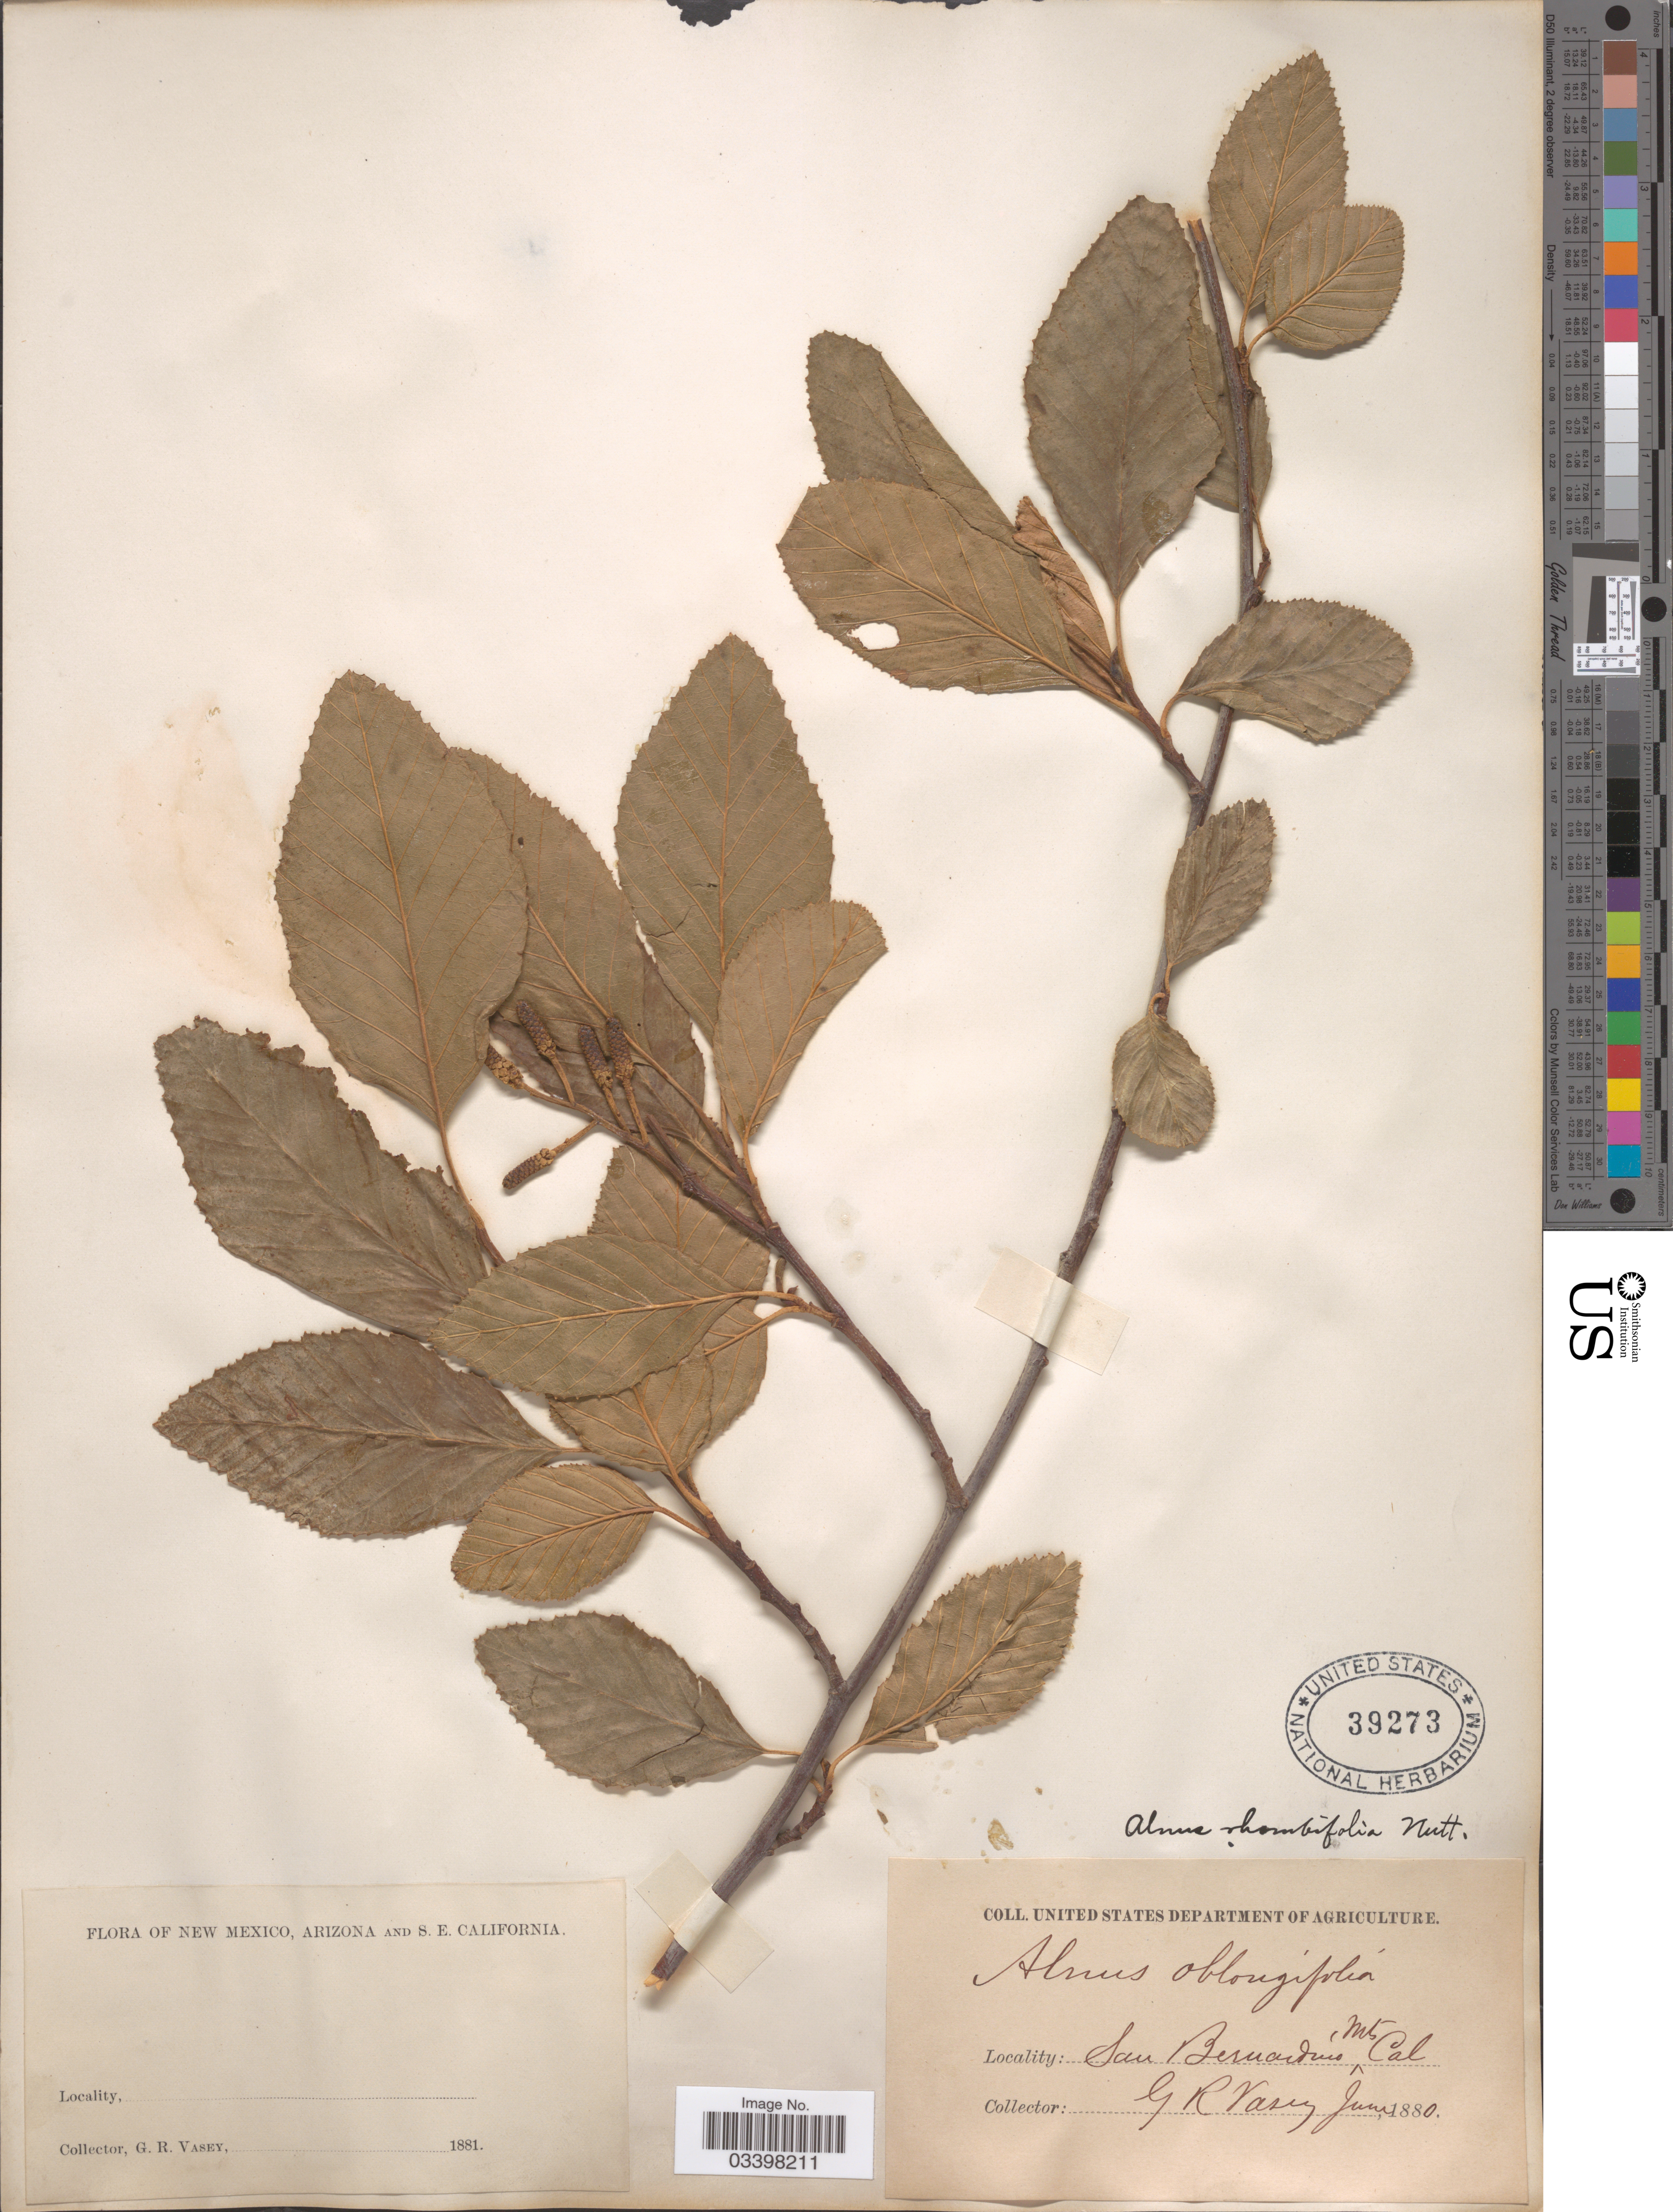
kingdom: Plantae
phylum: Tracheophyta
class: Magnoliopsida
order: Fagales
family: Betulaceae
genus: Alnus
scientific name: Alnus rhombifolia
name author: Nutt.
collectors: G. R. Vasey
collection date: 1880-06/1881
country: United States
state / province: California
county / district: San Bernardino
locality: S. E. California. San Bernardino Mts.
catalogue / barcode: US 39273